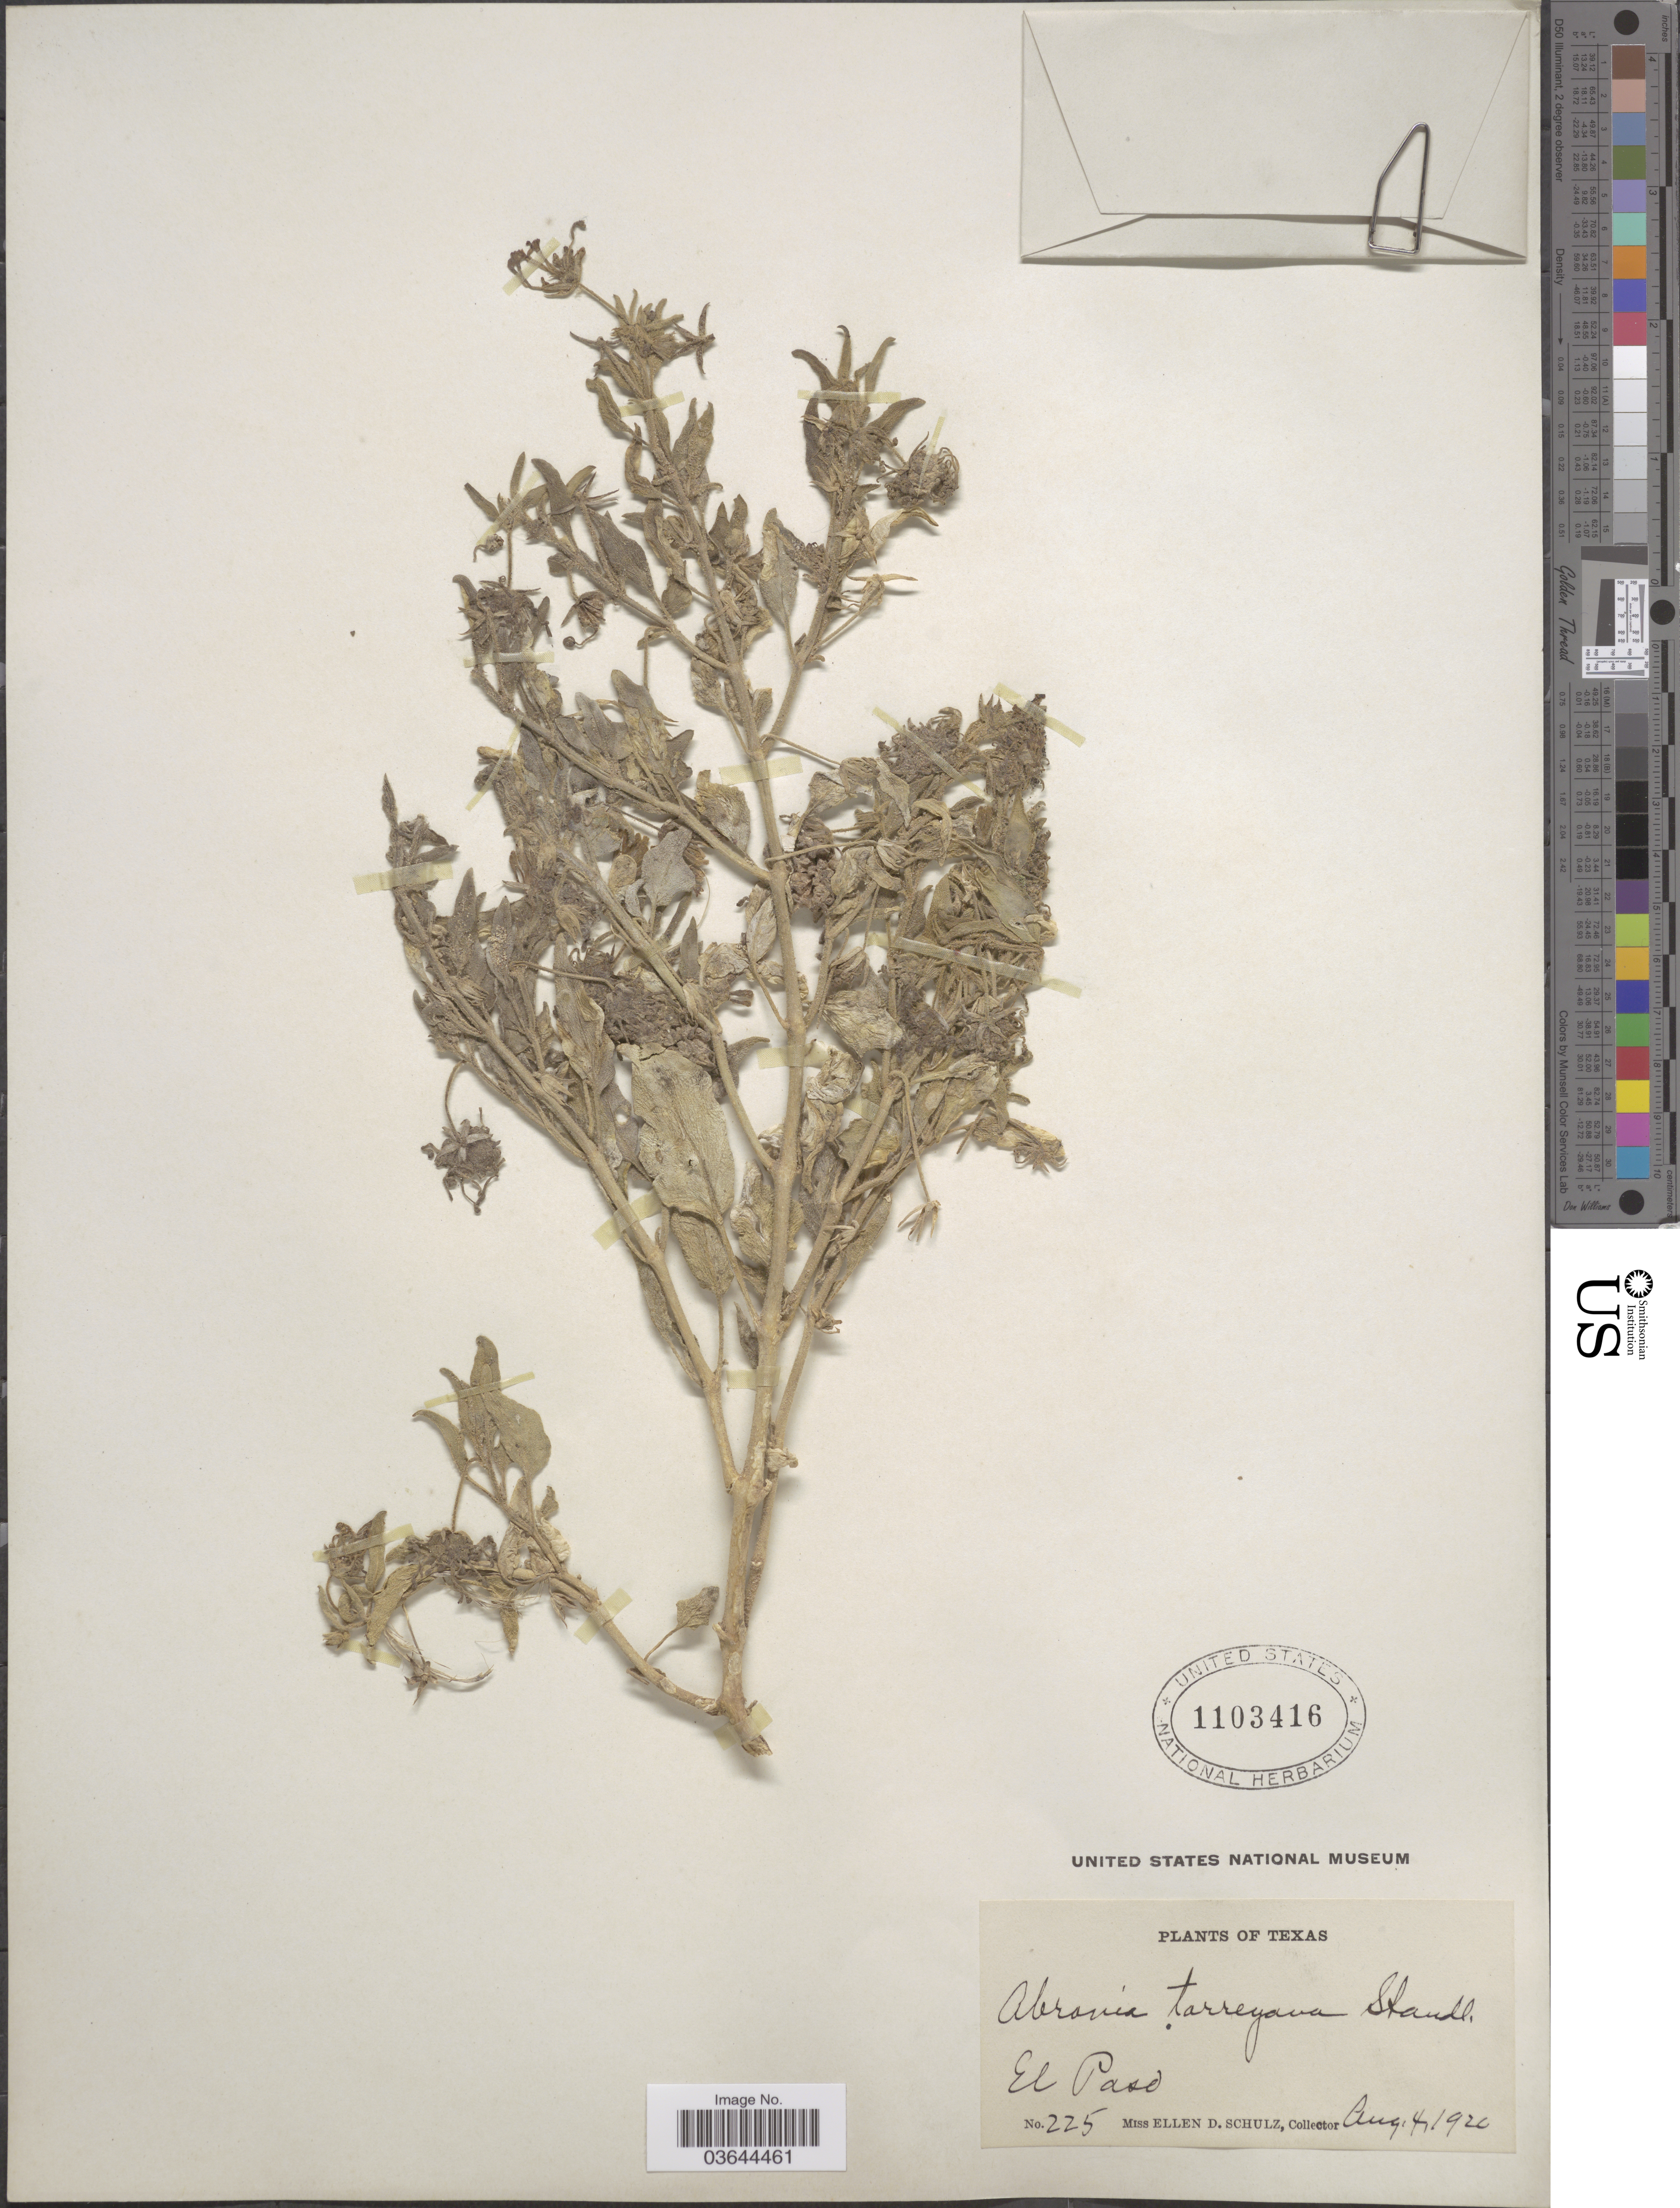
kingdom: Plantae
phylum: Tracheophyta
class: Magnoliopsida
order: Caryophyllales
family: Nyctaginaceae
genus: Abronia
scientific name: Abronia angustifolia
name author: Greene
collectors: E. D. Schulz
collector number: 225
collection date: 1920-08-04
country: United States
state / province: Texas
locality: El Paso.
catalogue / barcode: US 1103416